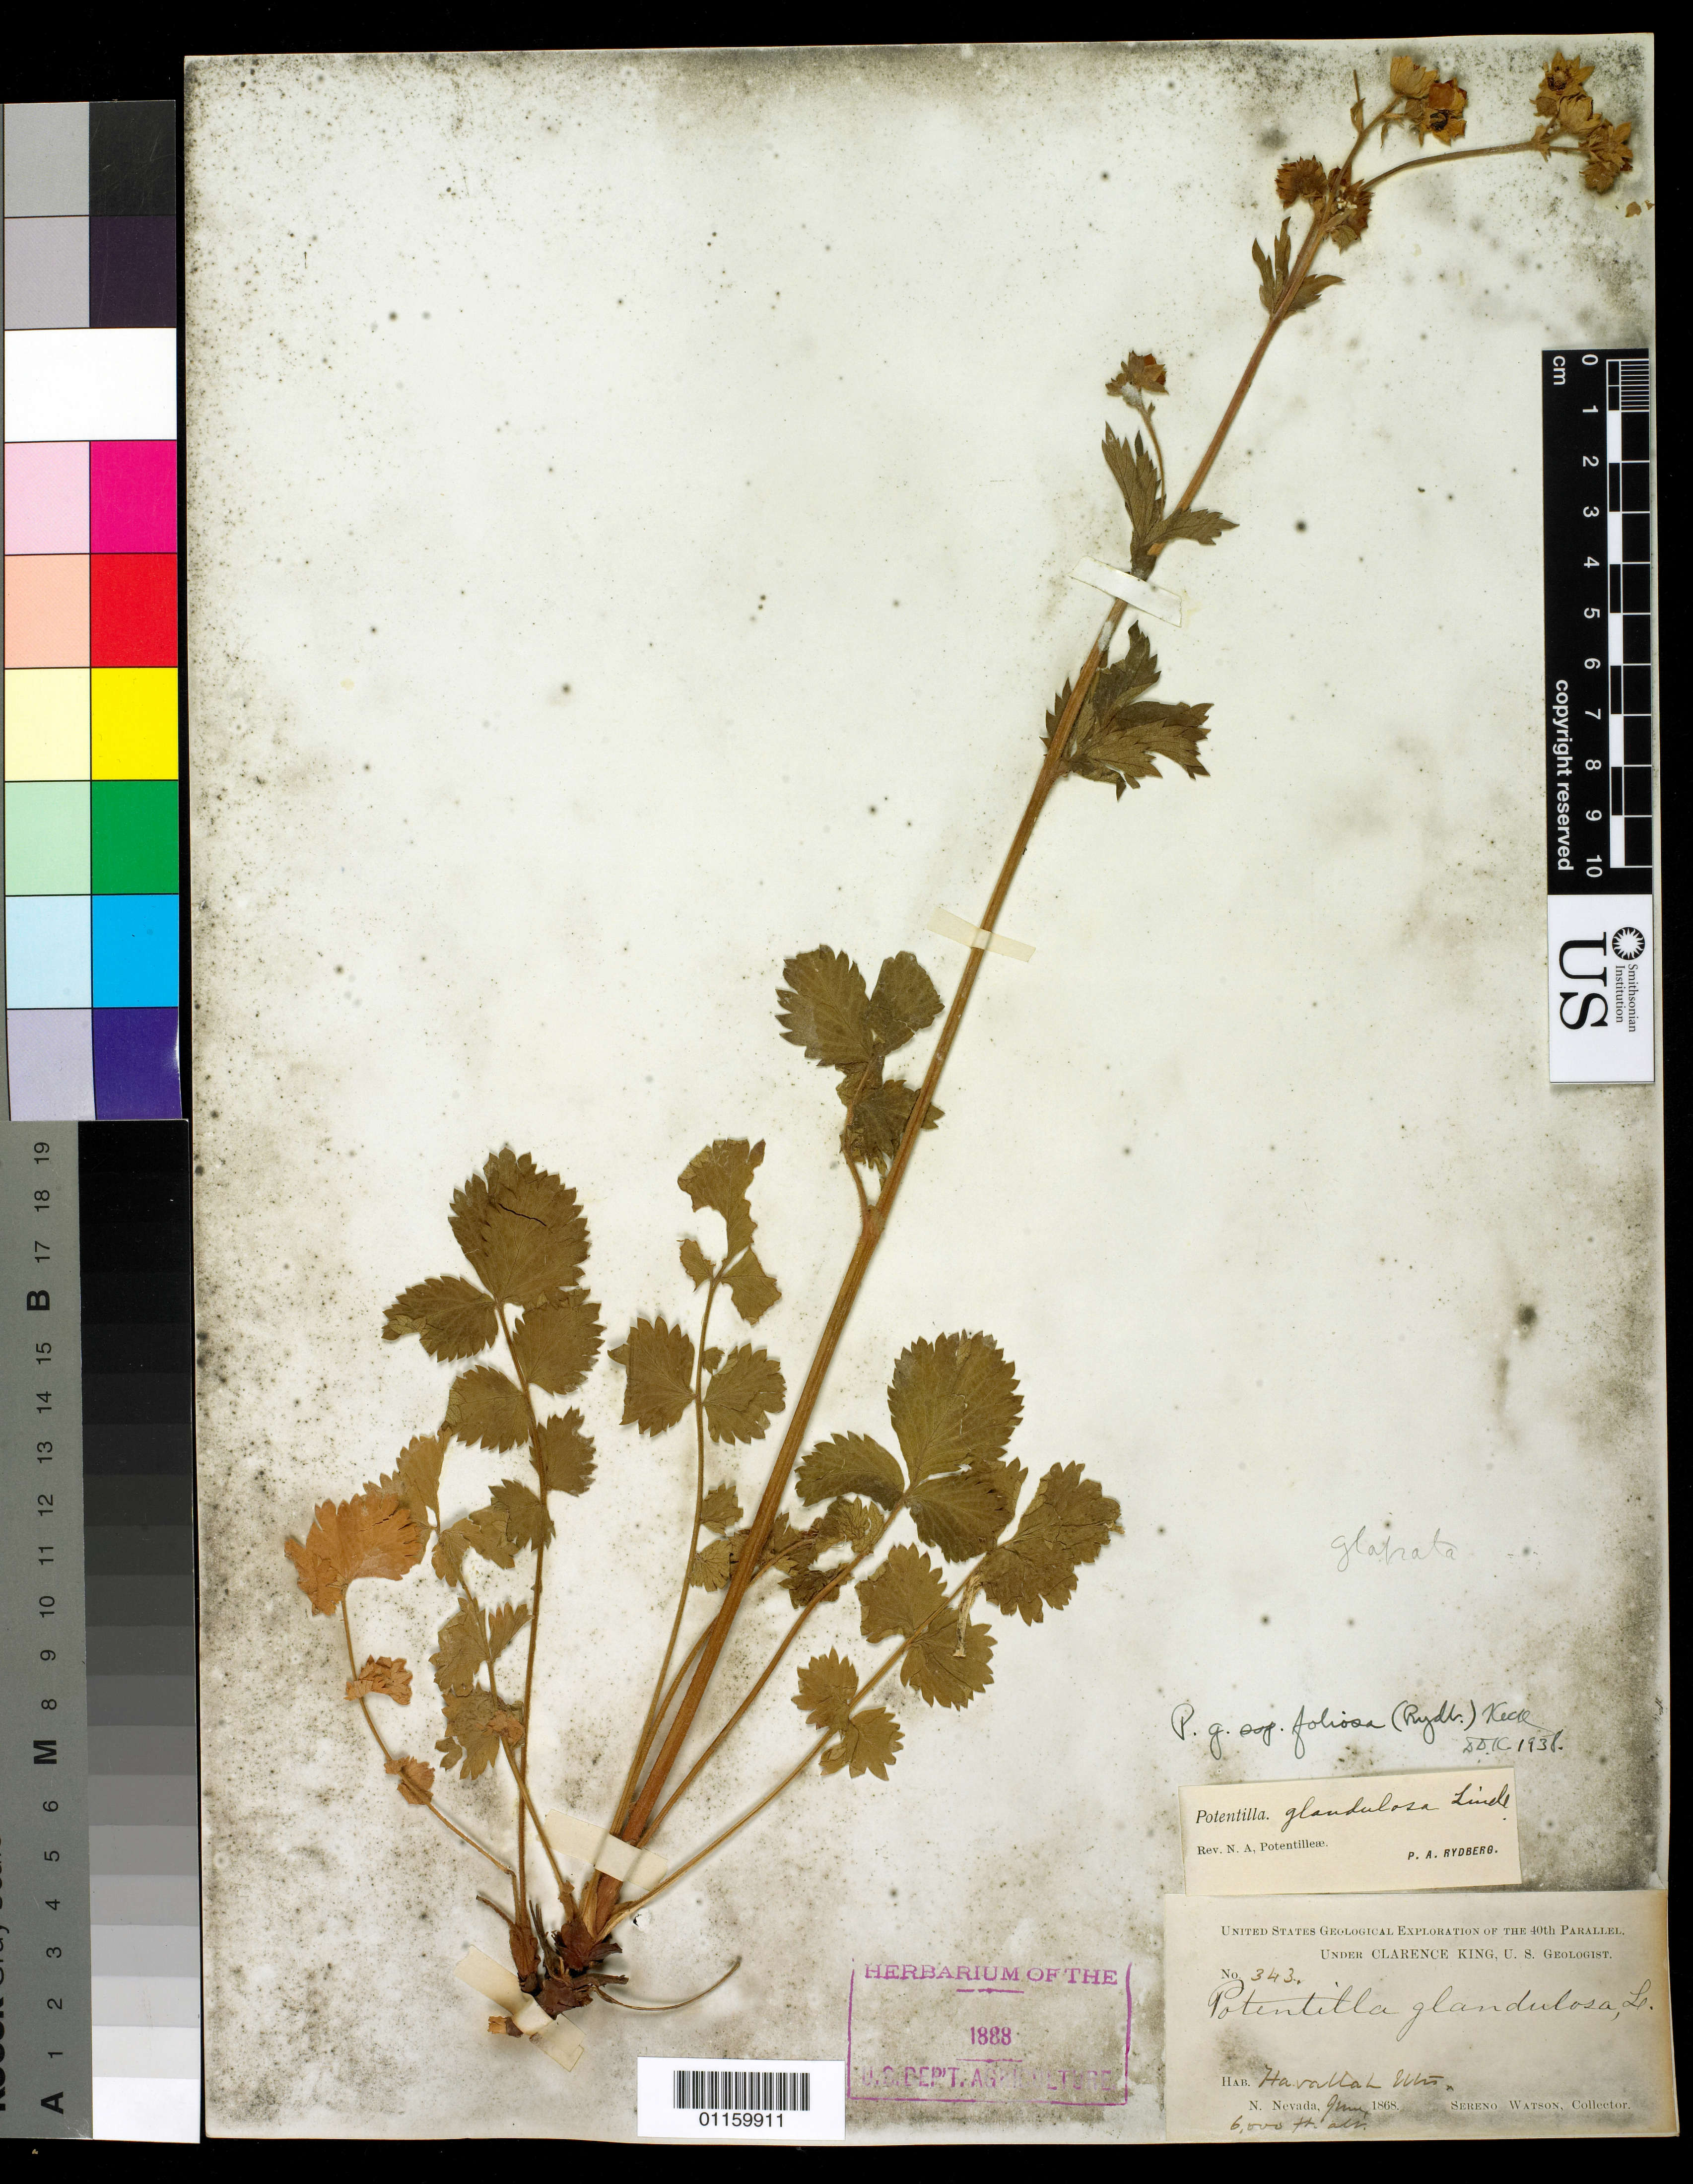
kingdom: Plantae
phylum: Tracheophyta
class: Magnoliopsida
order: Rosales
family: Rosaceae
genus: Drymocallis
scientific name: Drymocallis foliosa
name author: Rydb.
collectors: S. Watson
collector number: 343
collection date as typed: Jun 1868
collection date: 1868-06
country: United States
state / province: Nevada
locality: Havallah Mts., N. Nevada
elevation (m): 1829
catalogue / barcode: US 1